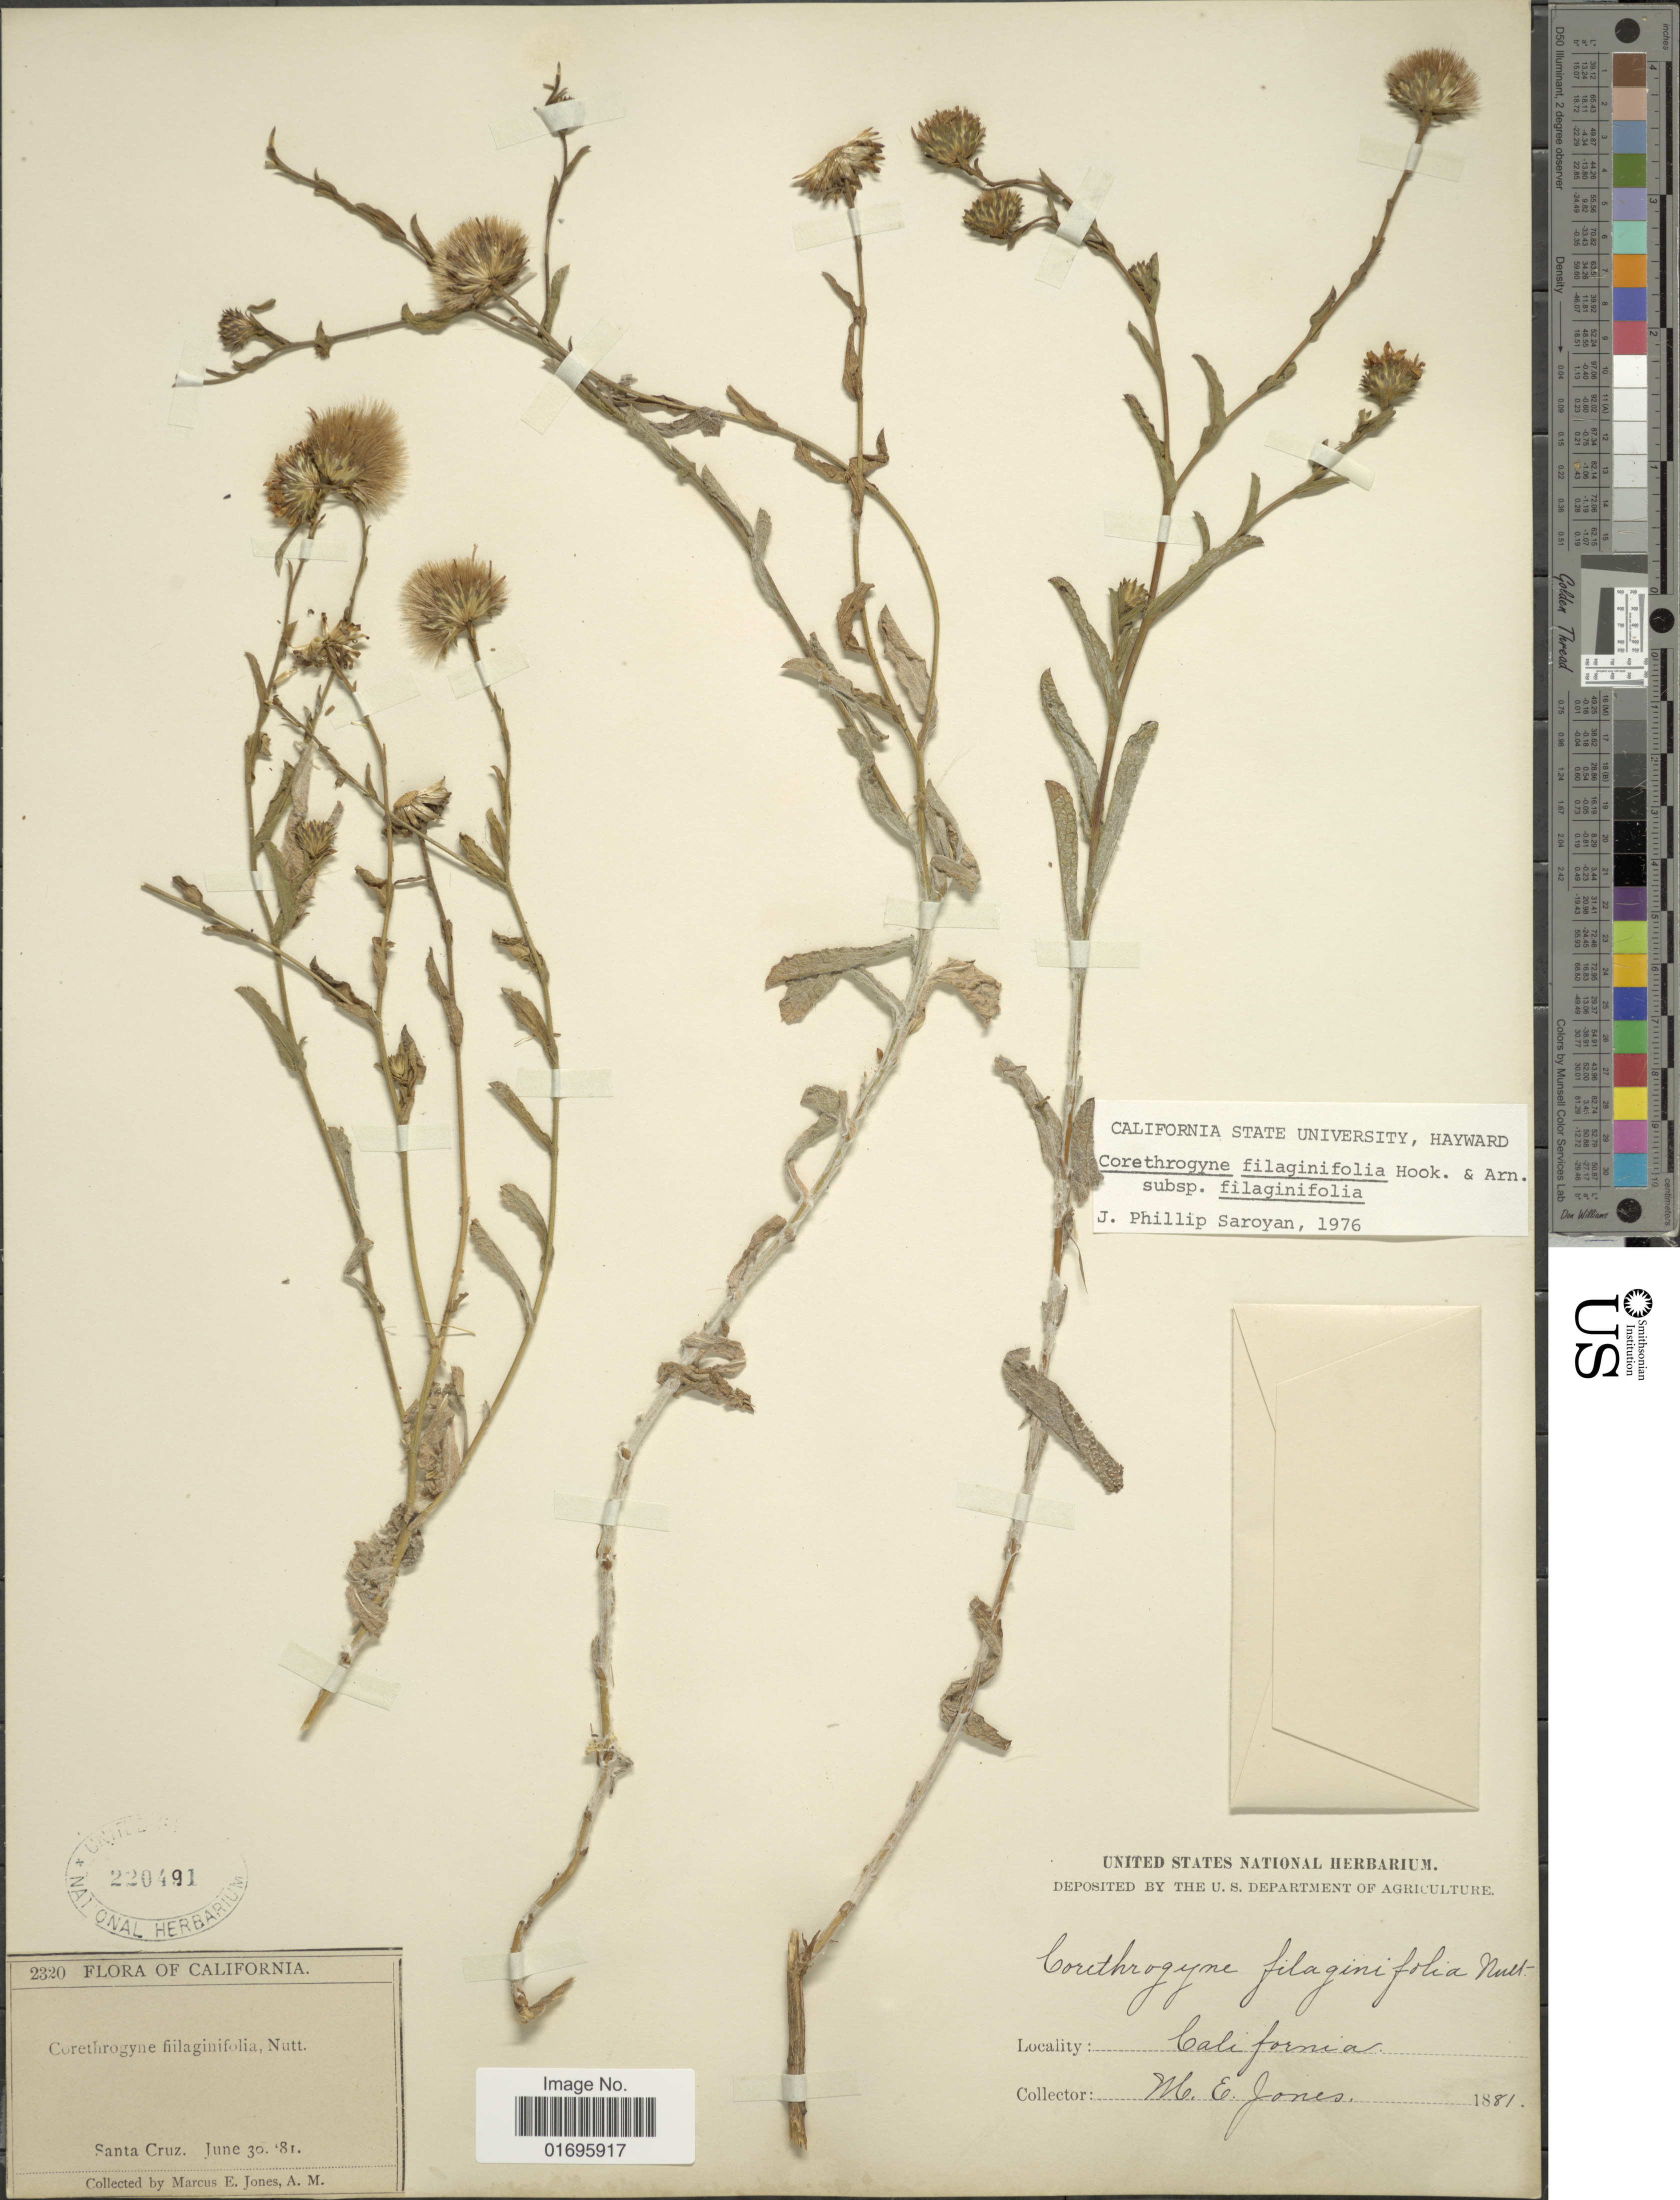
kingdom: Plantae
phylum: Tracheophyta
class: Magnoliopsida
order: Asterales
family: Asteraceae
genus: Corethrogyne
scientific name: Corethrogyne filaginifolia var. filaginifolia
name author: (Hook.) Nutt.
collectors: M. E. Jones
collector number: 2320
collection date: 1881-06-30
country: United States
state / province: California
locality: Santa Cruz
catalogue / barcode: US 220491